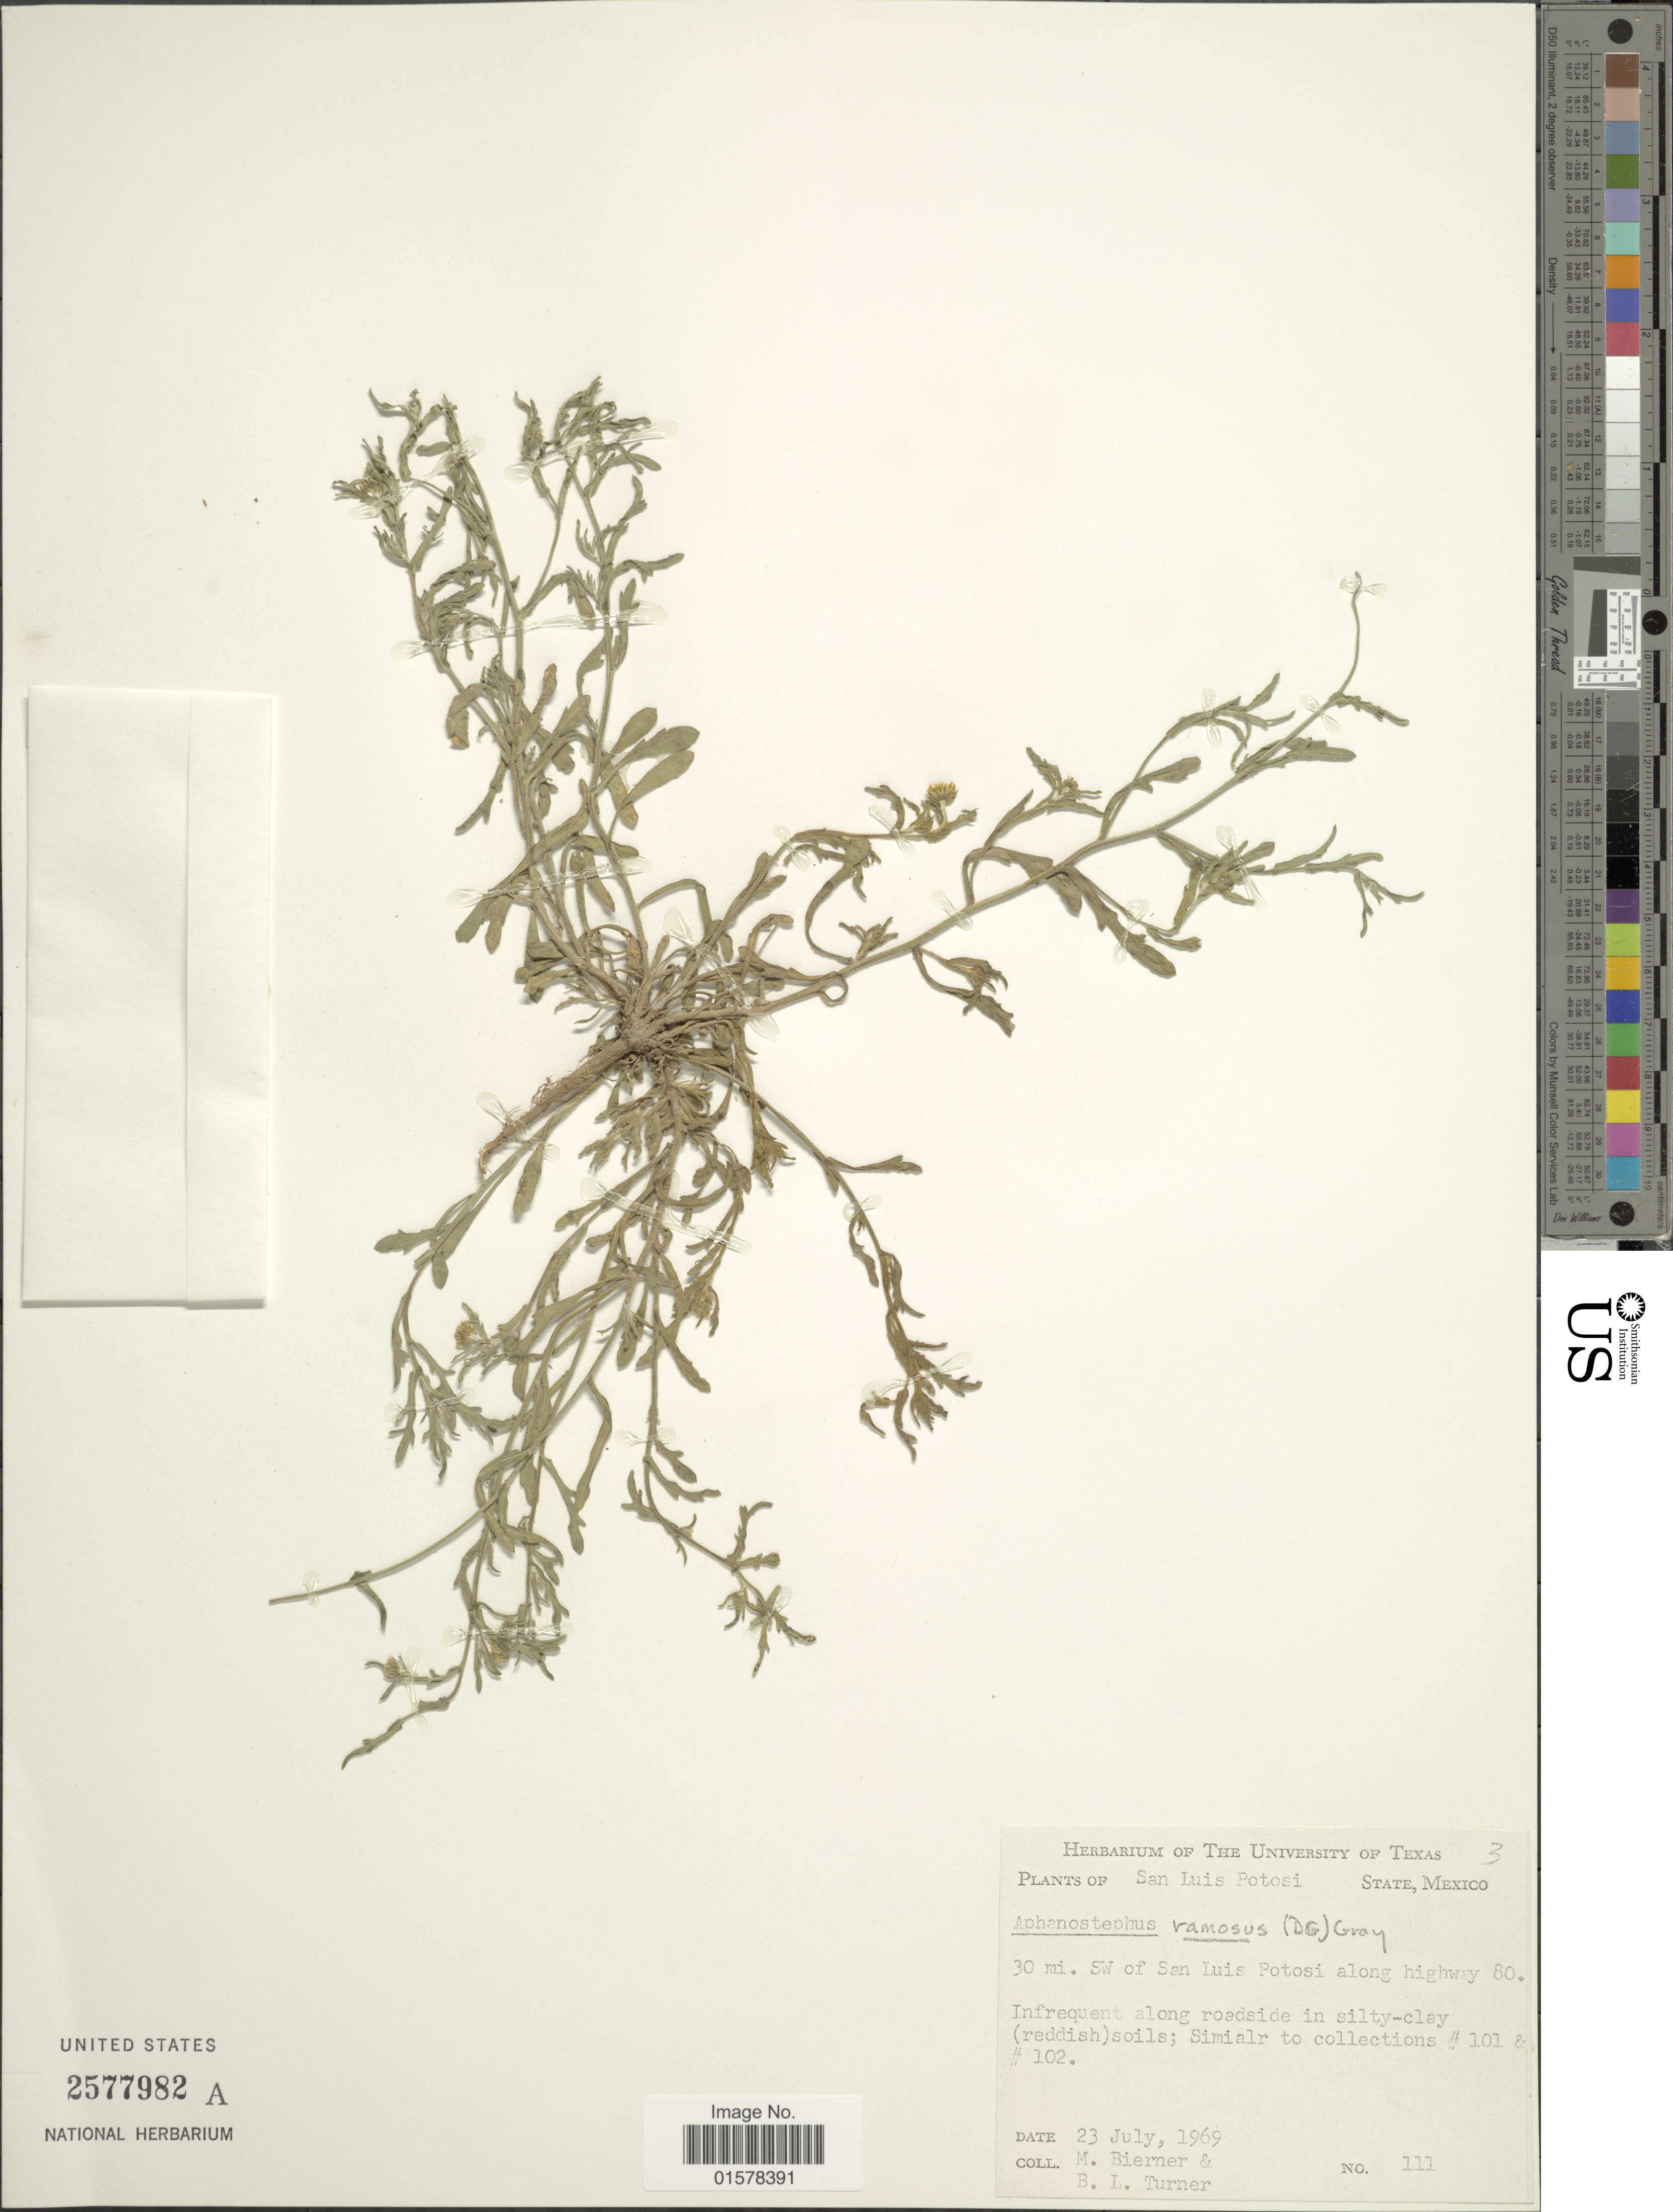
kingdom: Plantae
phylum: Tracheophyta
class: Magnoliopsida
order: Asterales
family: Asteraceae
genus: Aphanostephus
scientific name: Aphanostephus ramosus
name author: (DC.) A. Gray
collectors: M. W. Bierner & B. L. Turner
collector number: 111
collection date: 1969-07-23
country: Mexico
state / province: San Luis Potosí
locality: San Luis Potosí State, Mexico. 30 mi. SW of San Luis Potosí along highway 80.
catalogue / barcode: US 2577982A